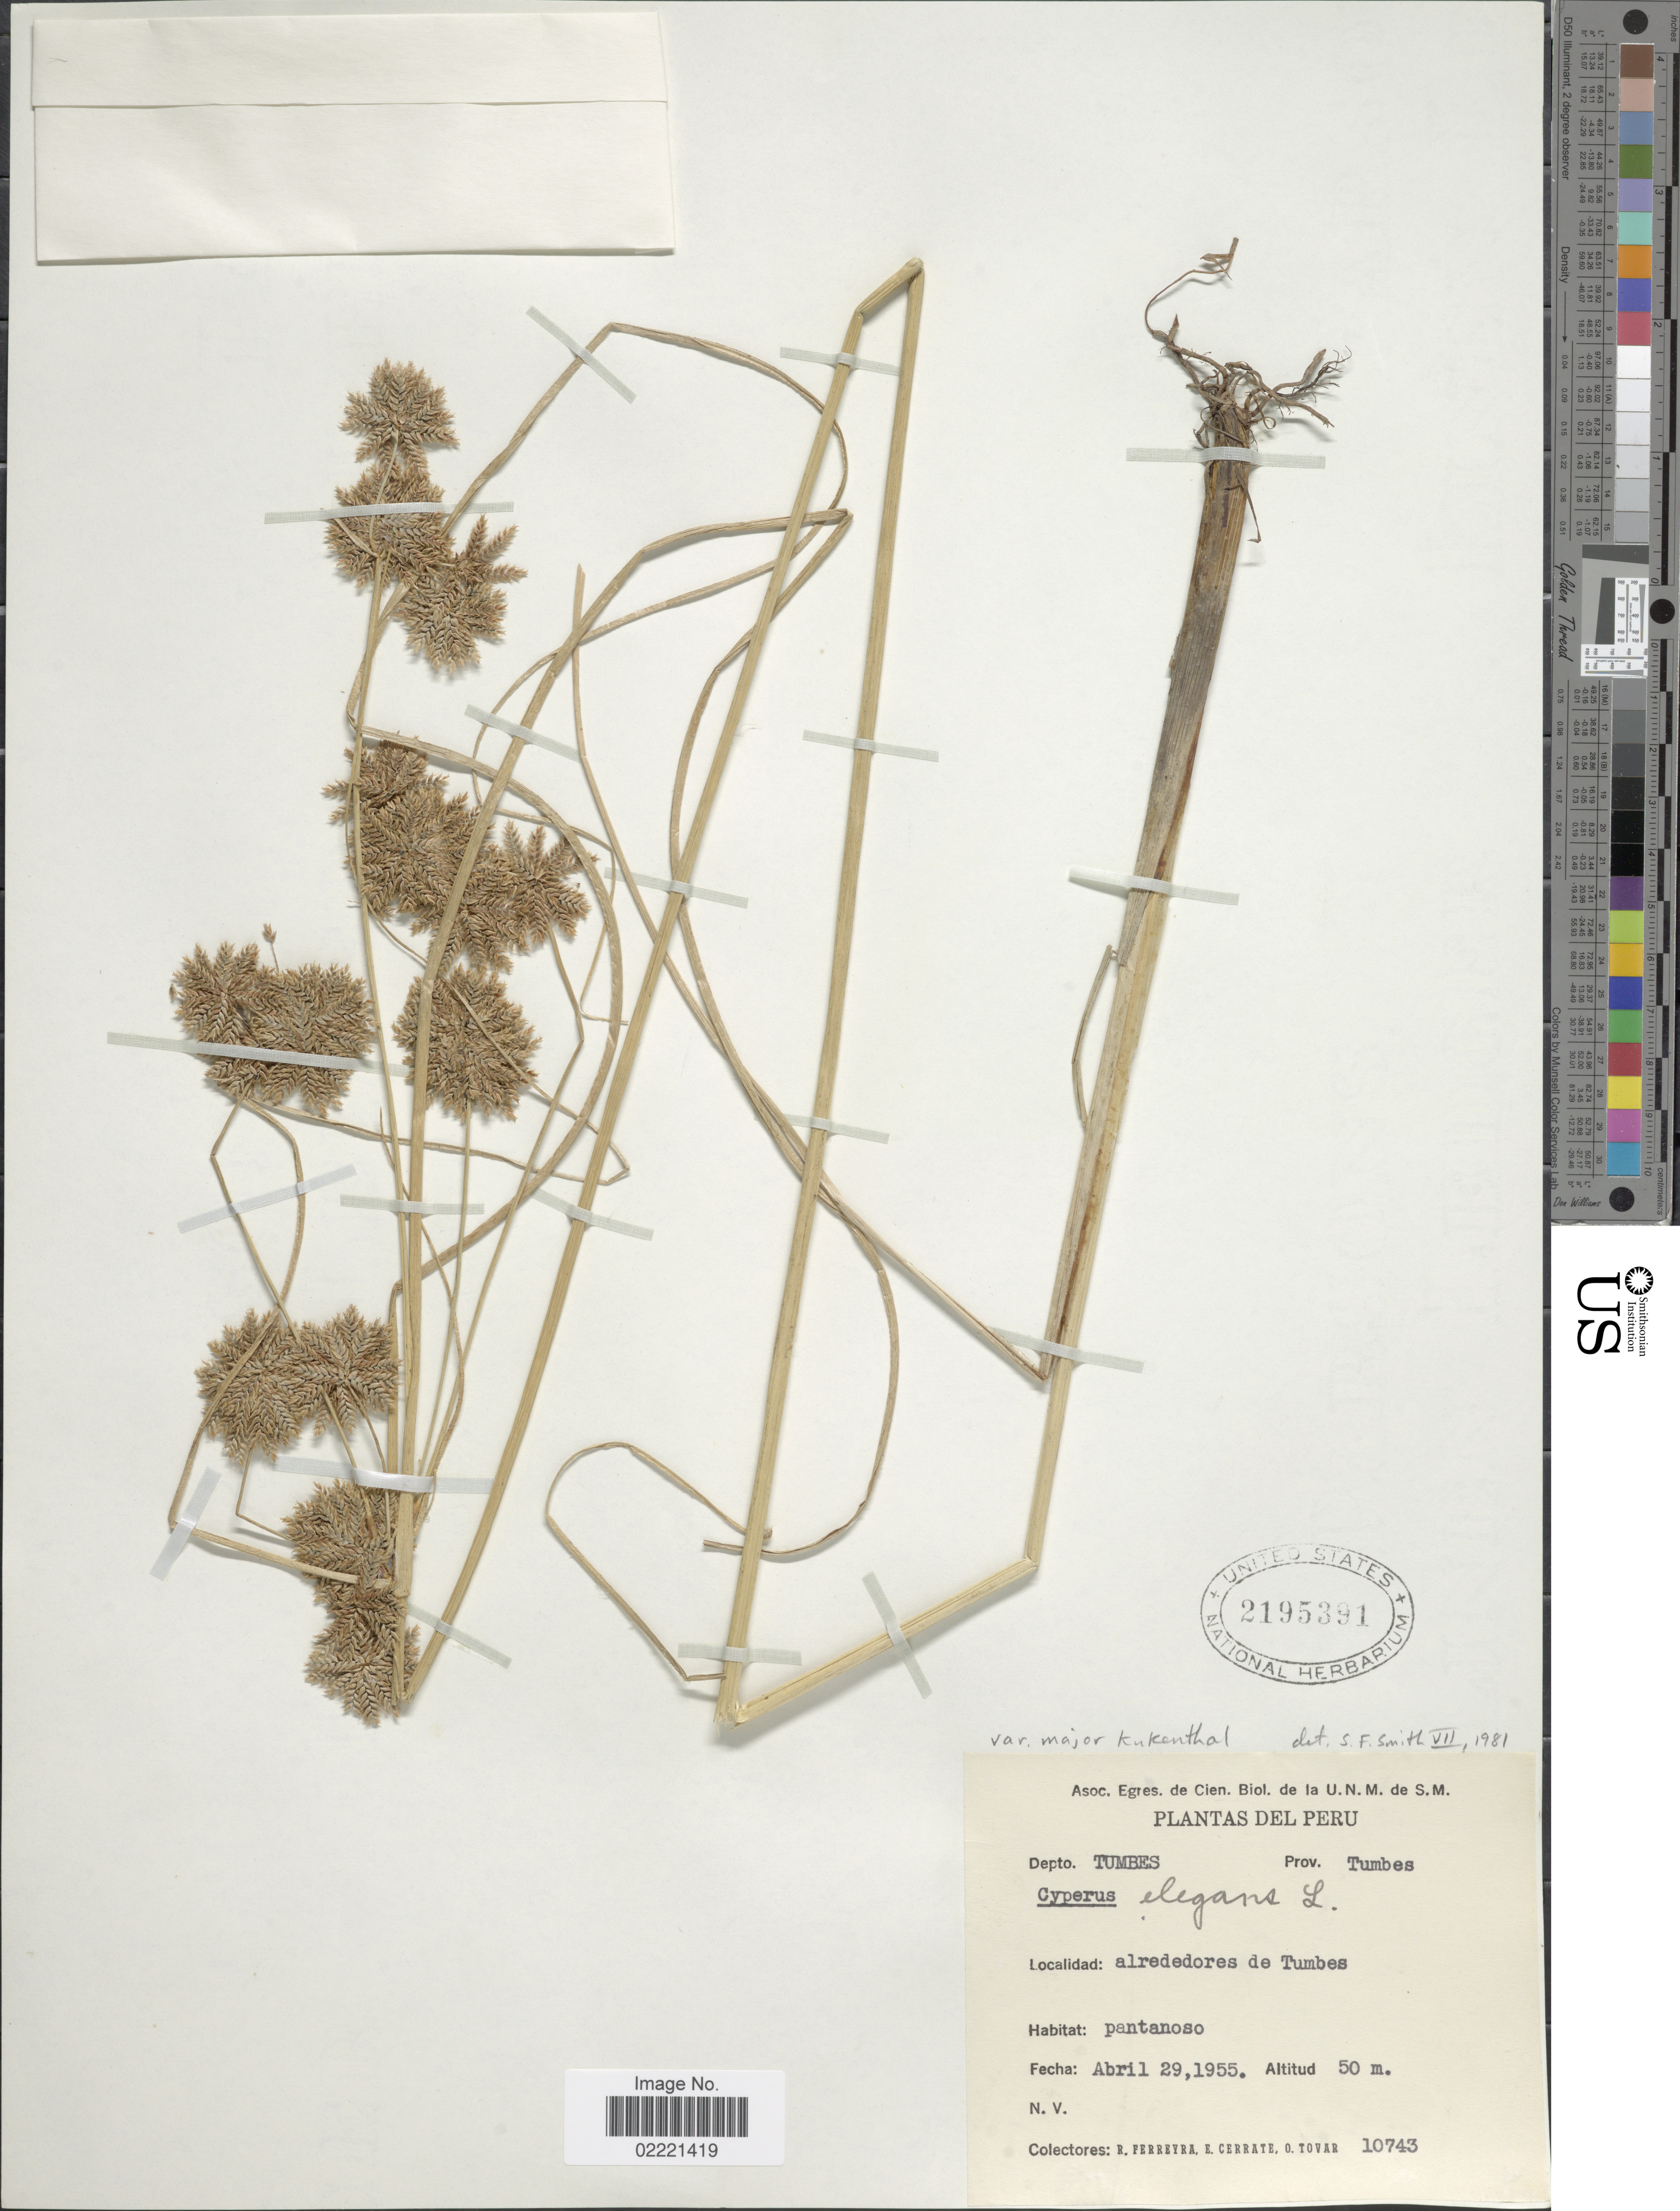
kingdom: Plantae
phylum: Tracheophyta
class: Liliopsida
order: Poales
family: Cyperaceae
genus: Cyperus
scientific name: Cyperus elegans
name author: L.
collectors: R. A. Ferreyra, E. Cerrate & Ó. Tovar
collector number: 10743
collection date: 1955-04-29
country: Peru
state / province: Tumbes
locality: Depto. Tumbes, alrededores de Tumbes, pantanoso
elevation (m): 50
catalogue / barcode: US 2195391